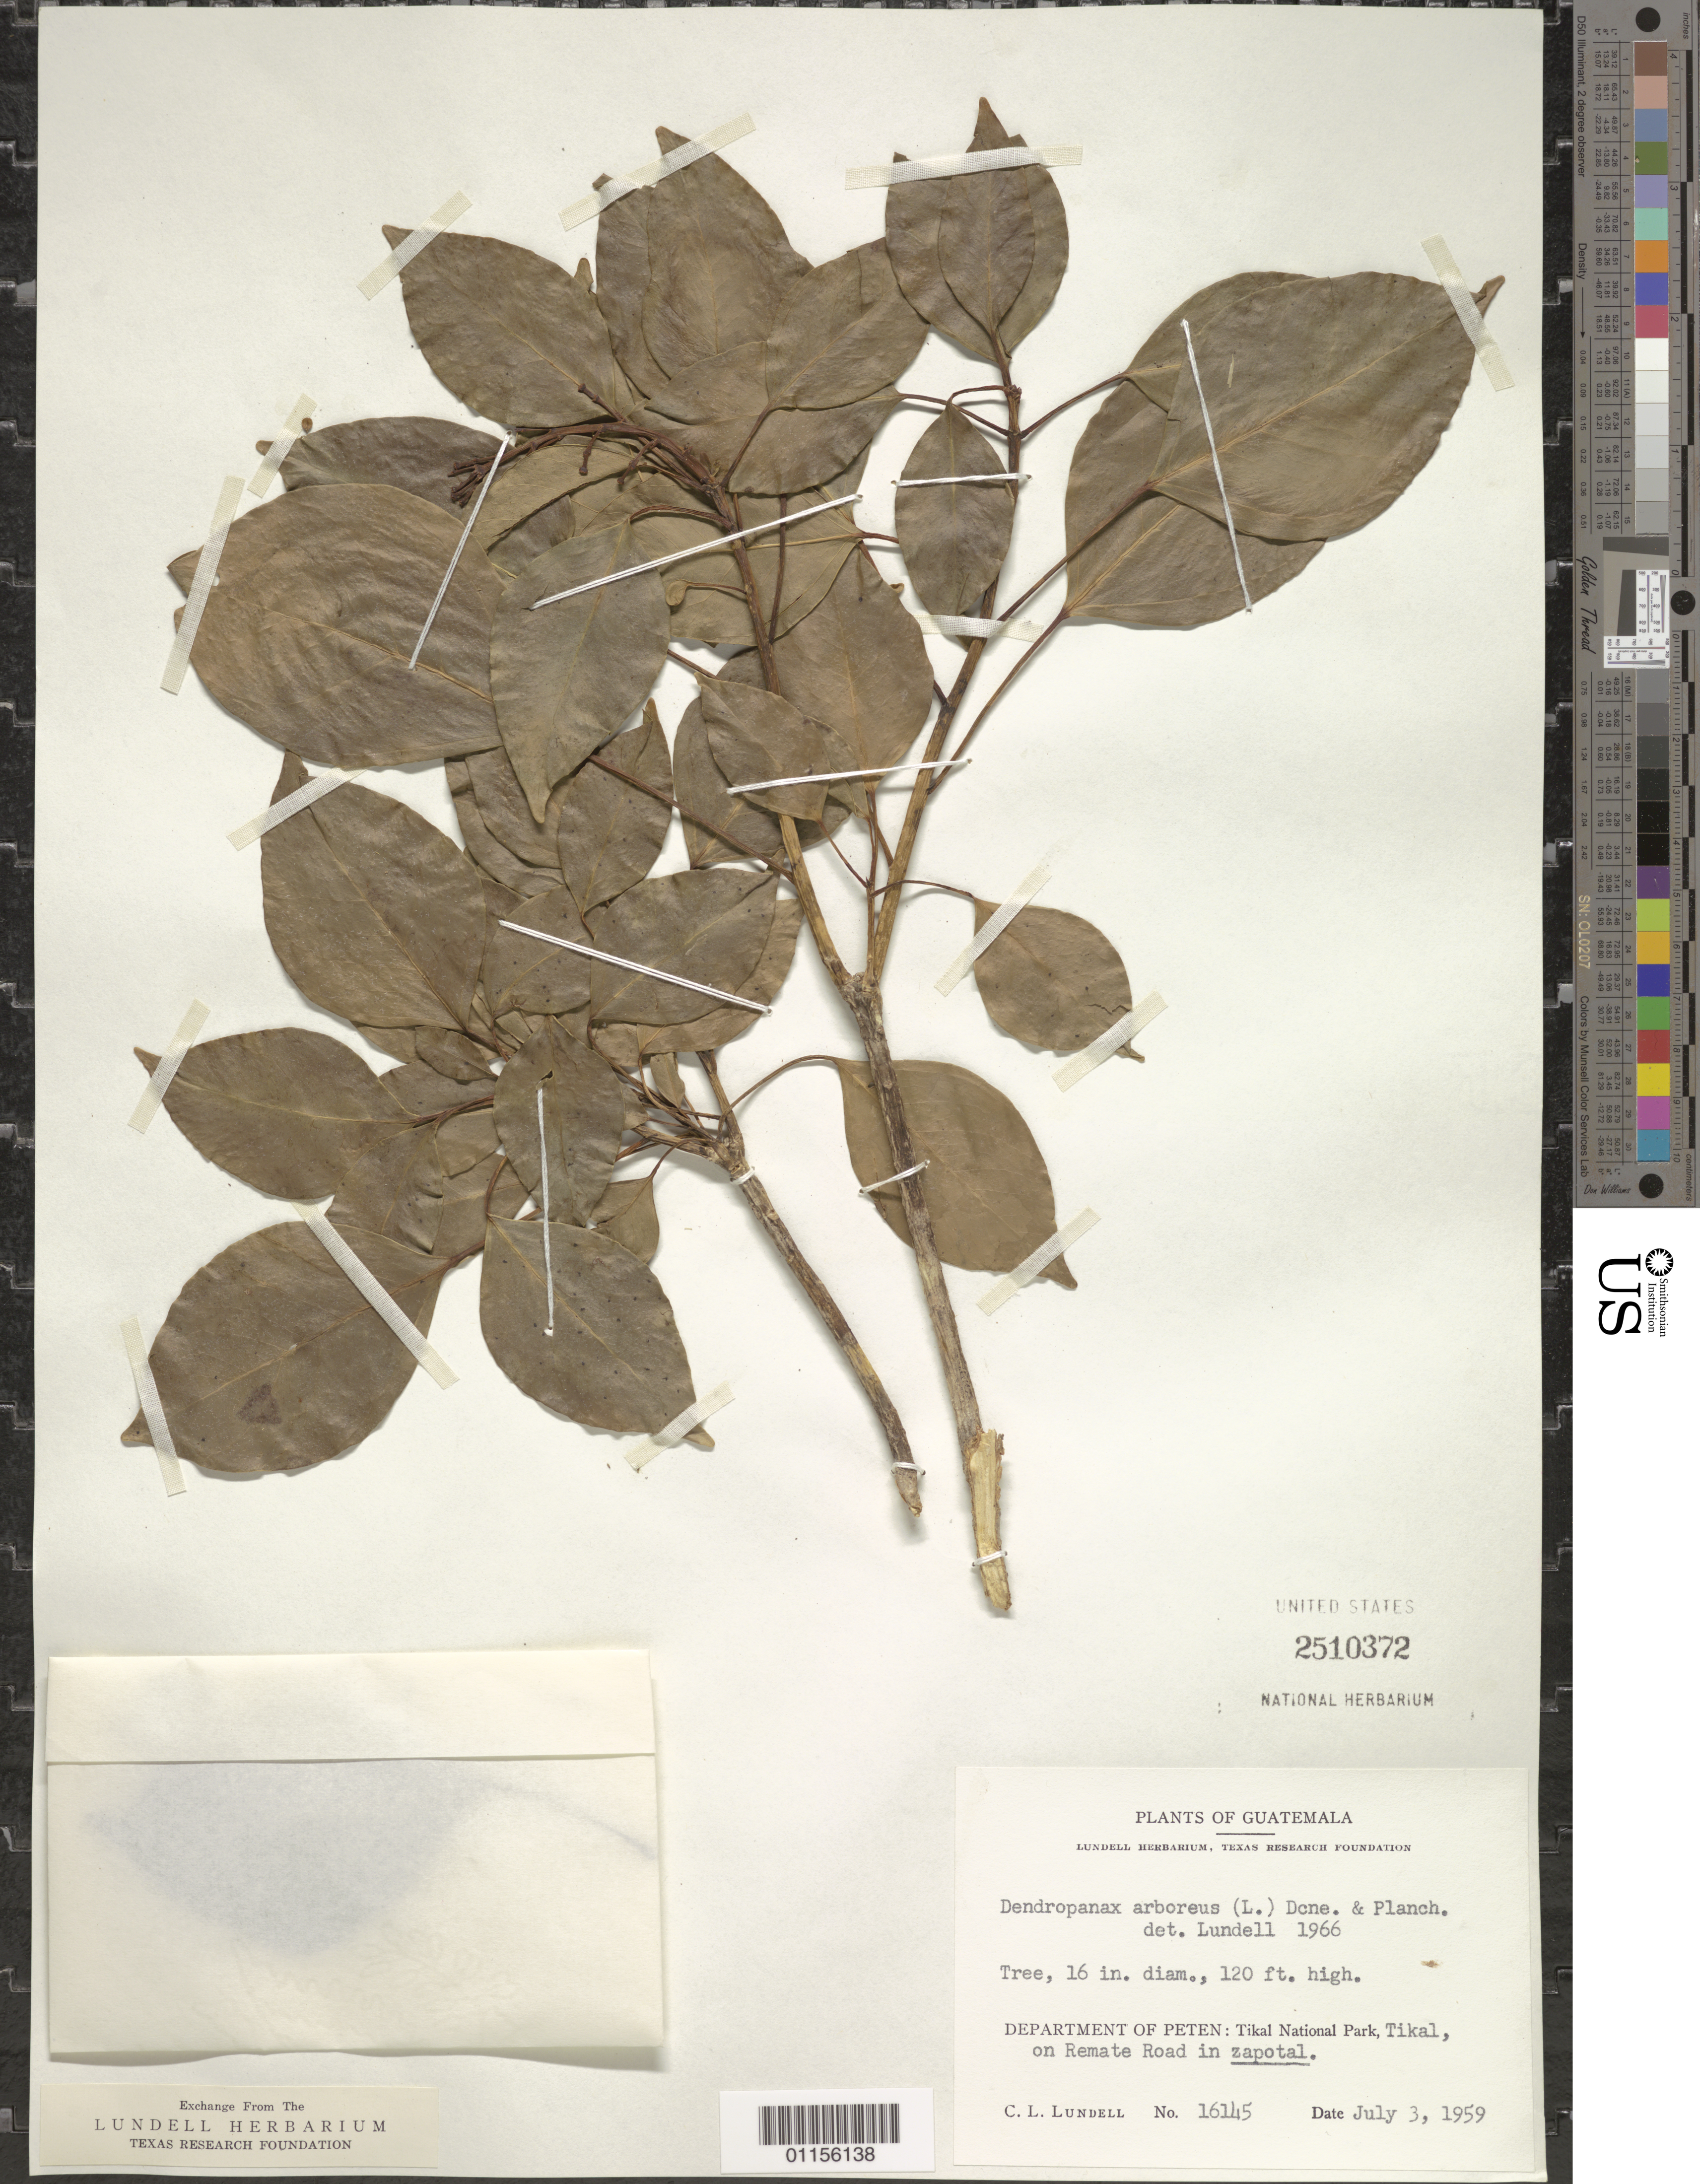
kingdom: Plantae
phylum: Tracheophyta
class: Magnoliopsida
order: Apiales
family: Araliaceae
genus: Dendropanax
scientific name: Dendropanax arboreus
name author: (L.) Decne. & Planch.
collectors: C. L. Lundell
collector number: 16145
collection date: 1959-07-03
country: Guatemala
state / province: El Petén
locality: Tikal National Park, Tikal, on Remate Road in zapotal.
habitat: Tree.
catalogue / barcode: US 2510372